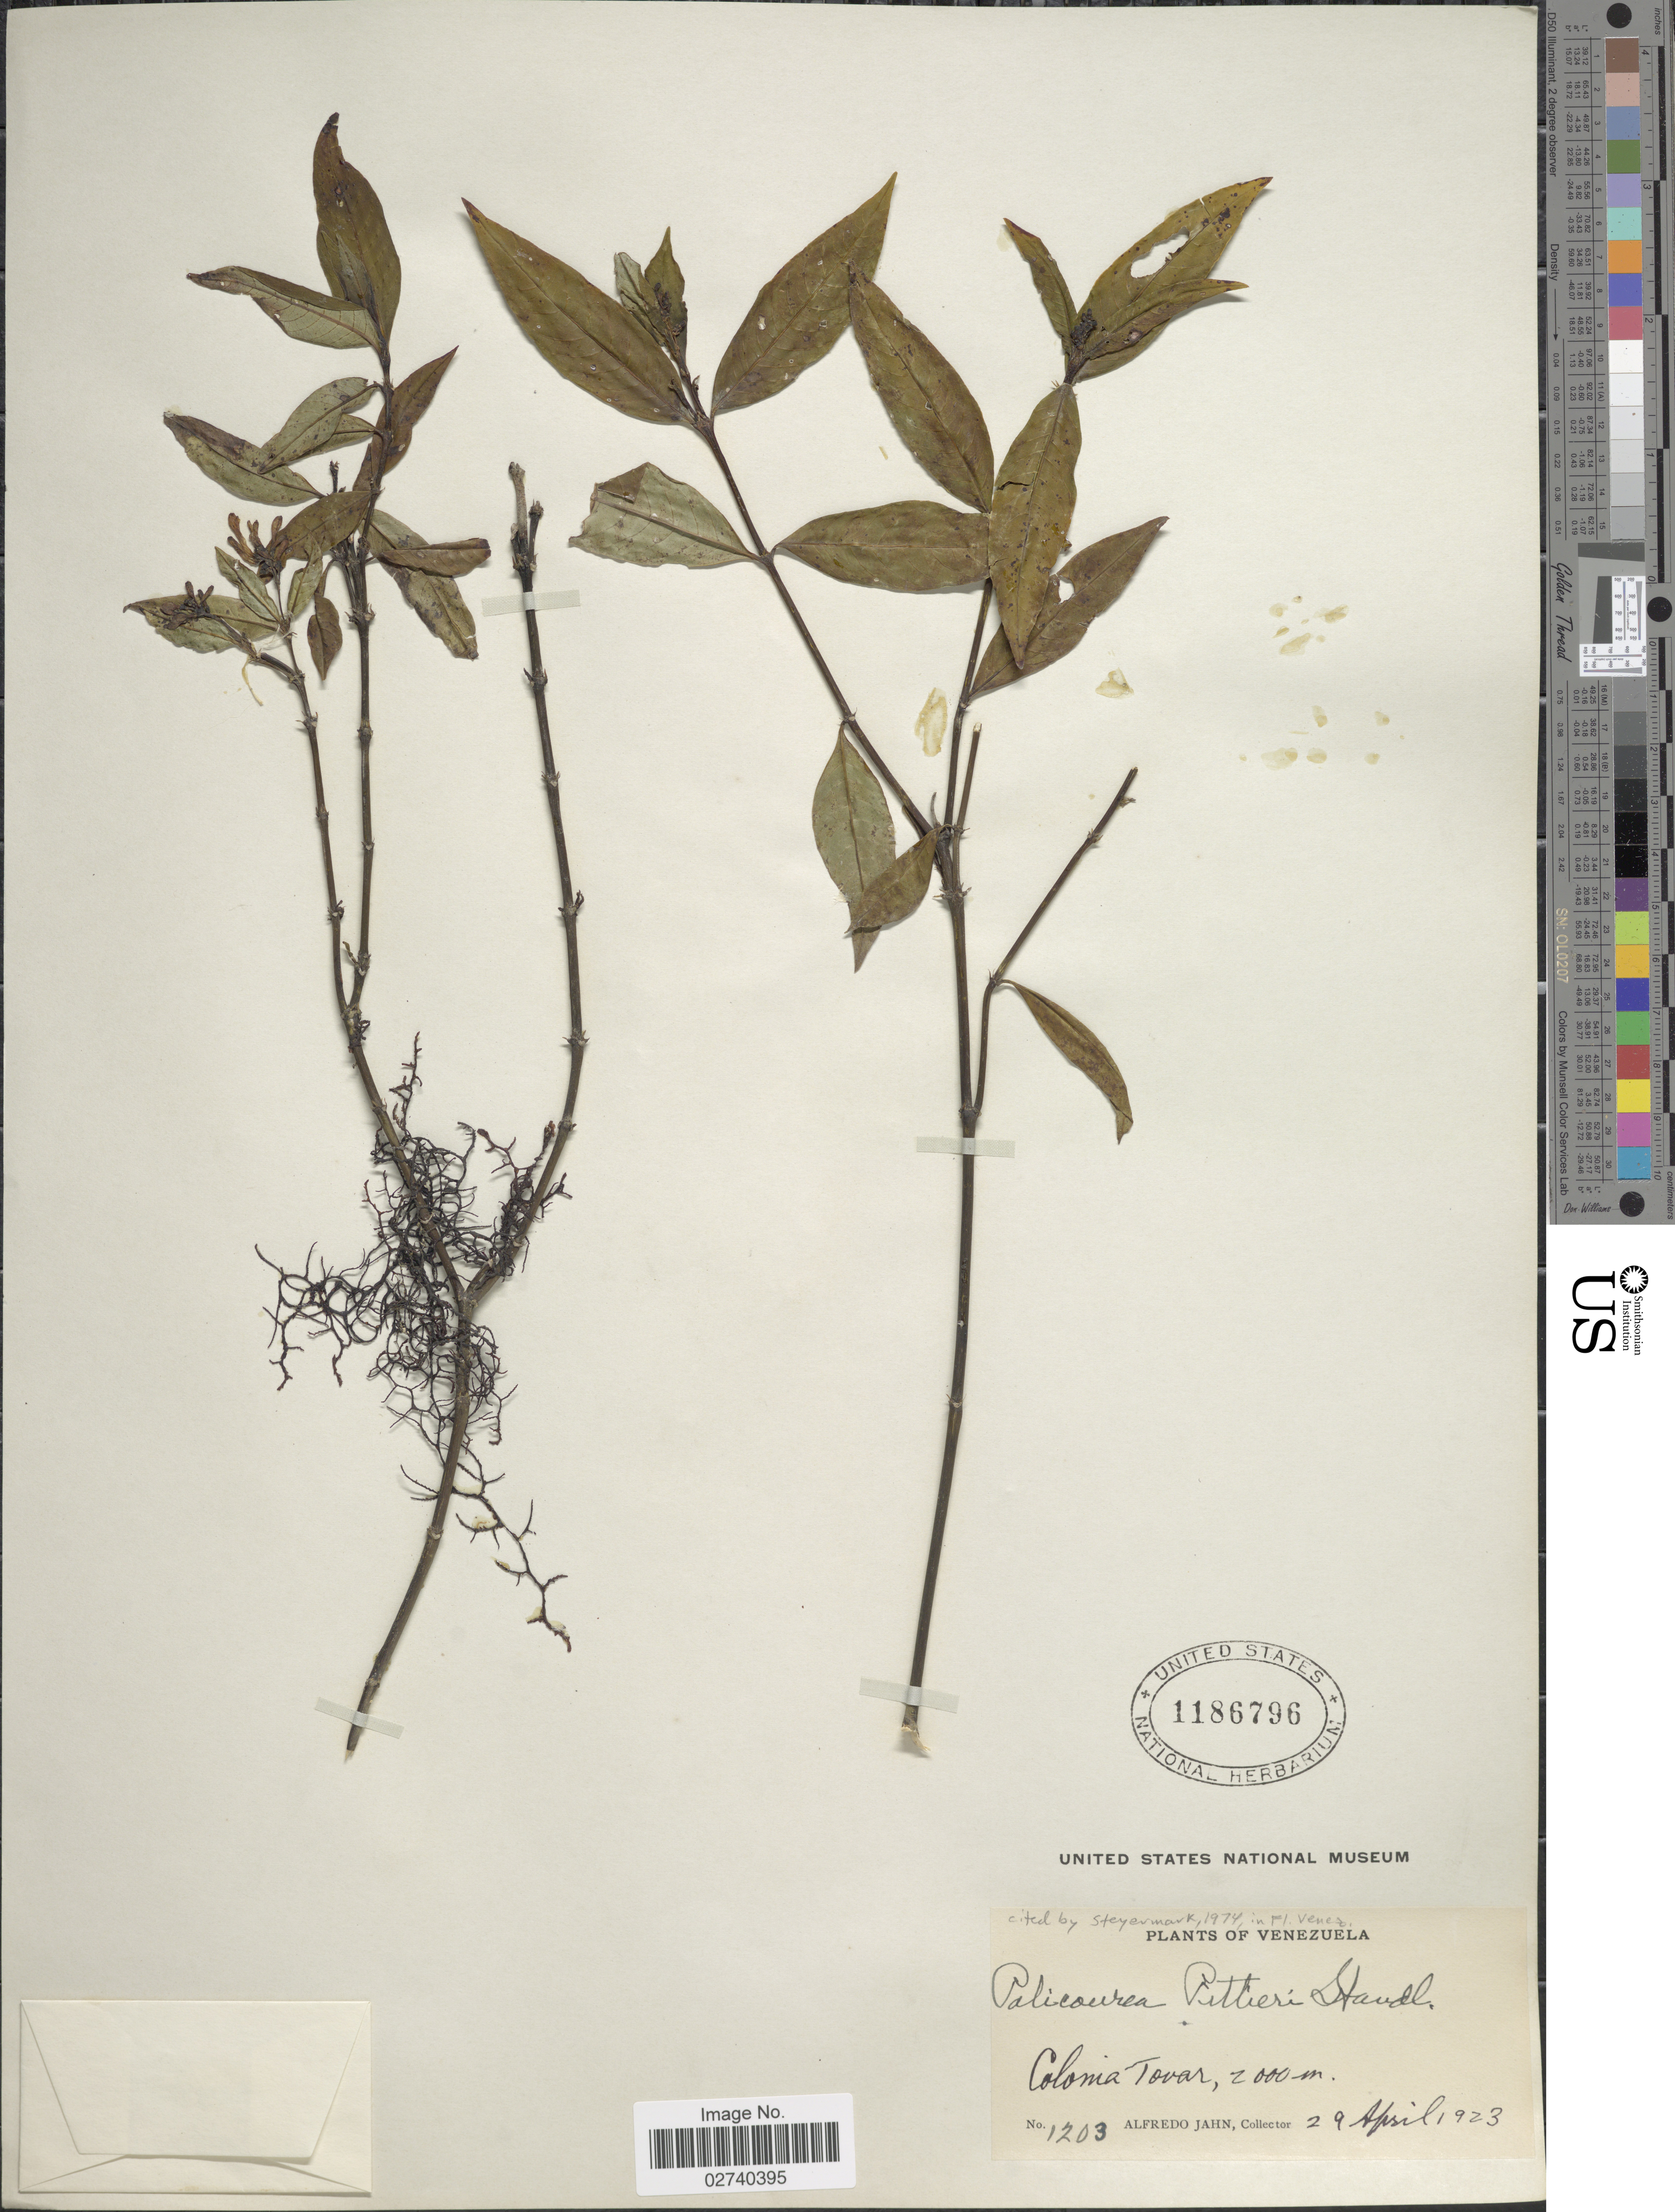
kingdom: Plantae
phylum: Tracheophyta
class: Magnoliopsida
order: Gentianales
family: Rubiaceae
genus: Palicourea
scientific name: Palicourea pittieri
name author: Standl.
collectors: A. Jahn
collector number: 1203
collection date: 1923-04-29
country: Venezuela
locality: Colonia Tovar.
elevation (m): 2000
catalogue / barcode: US 1186796